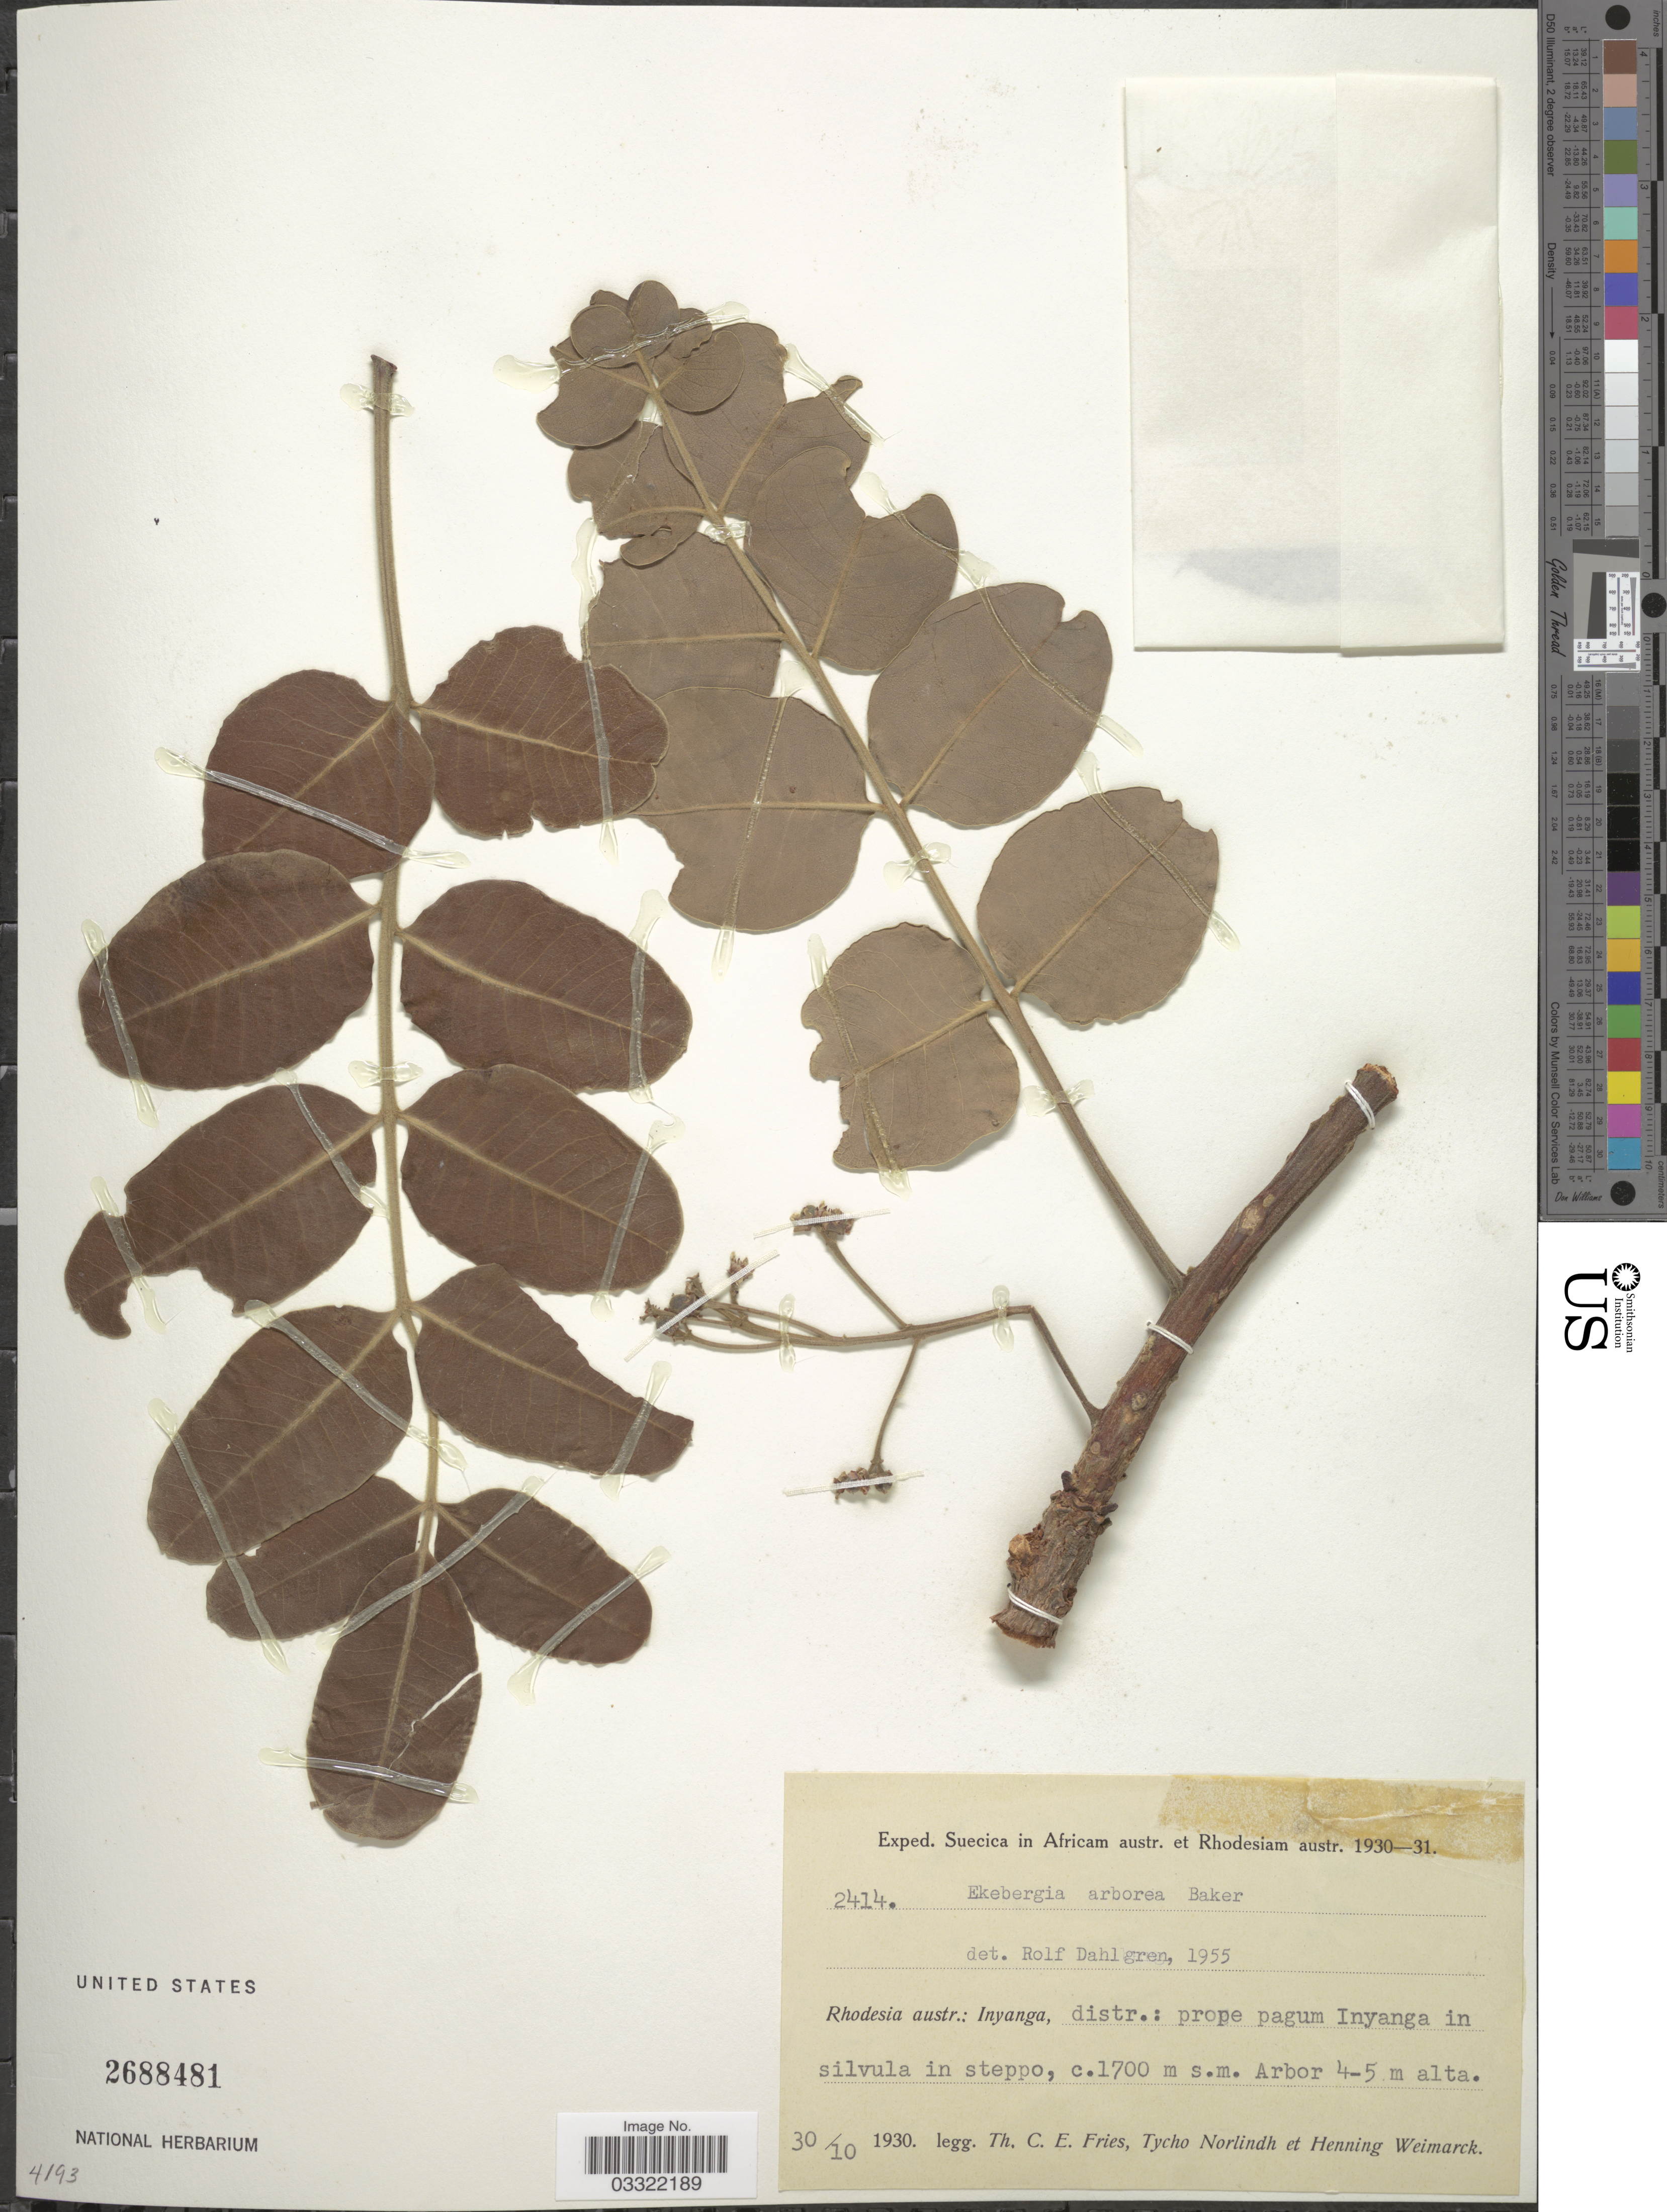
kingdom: Plantae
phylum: Tracheophyta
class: Magnoliopsida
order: Sapindales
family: Meliaceae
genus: Ekebergia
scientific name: Ekebergia arborea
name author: Baker f.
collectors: T. C. E. Fries, N. T. Norlindh & H. Weimarck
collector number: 2414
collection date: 1930-10-30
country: Zimbabwe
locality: Suecica in Africam austr. et Rhodesiam austr. Rhodesia austr.: Inyanga, distr.: prope pagum Inyanga in silvula in steppo.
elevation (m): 1700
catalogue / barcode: US 2688481